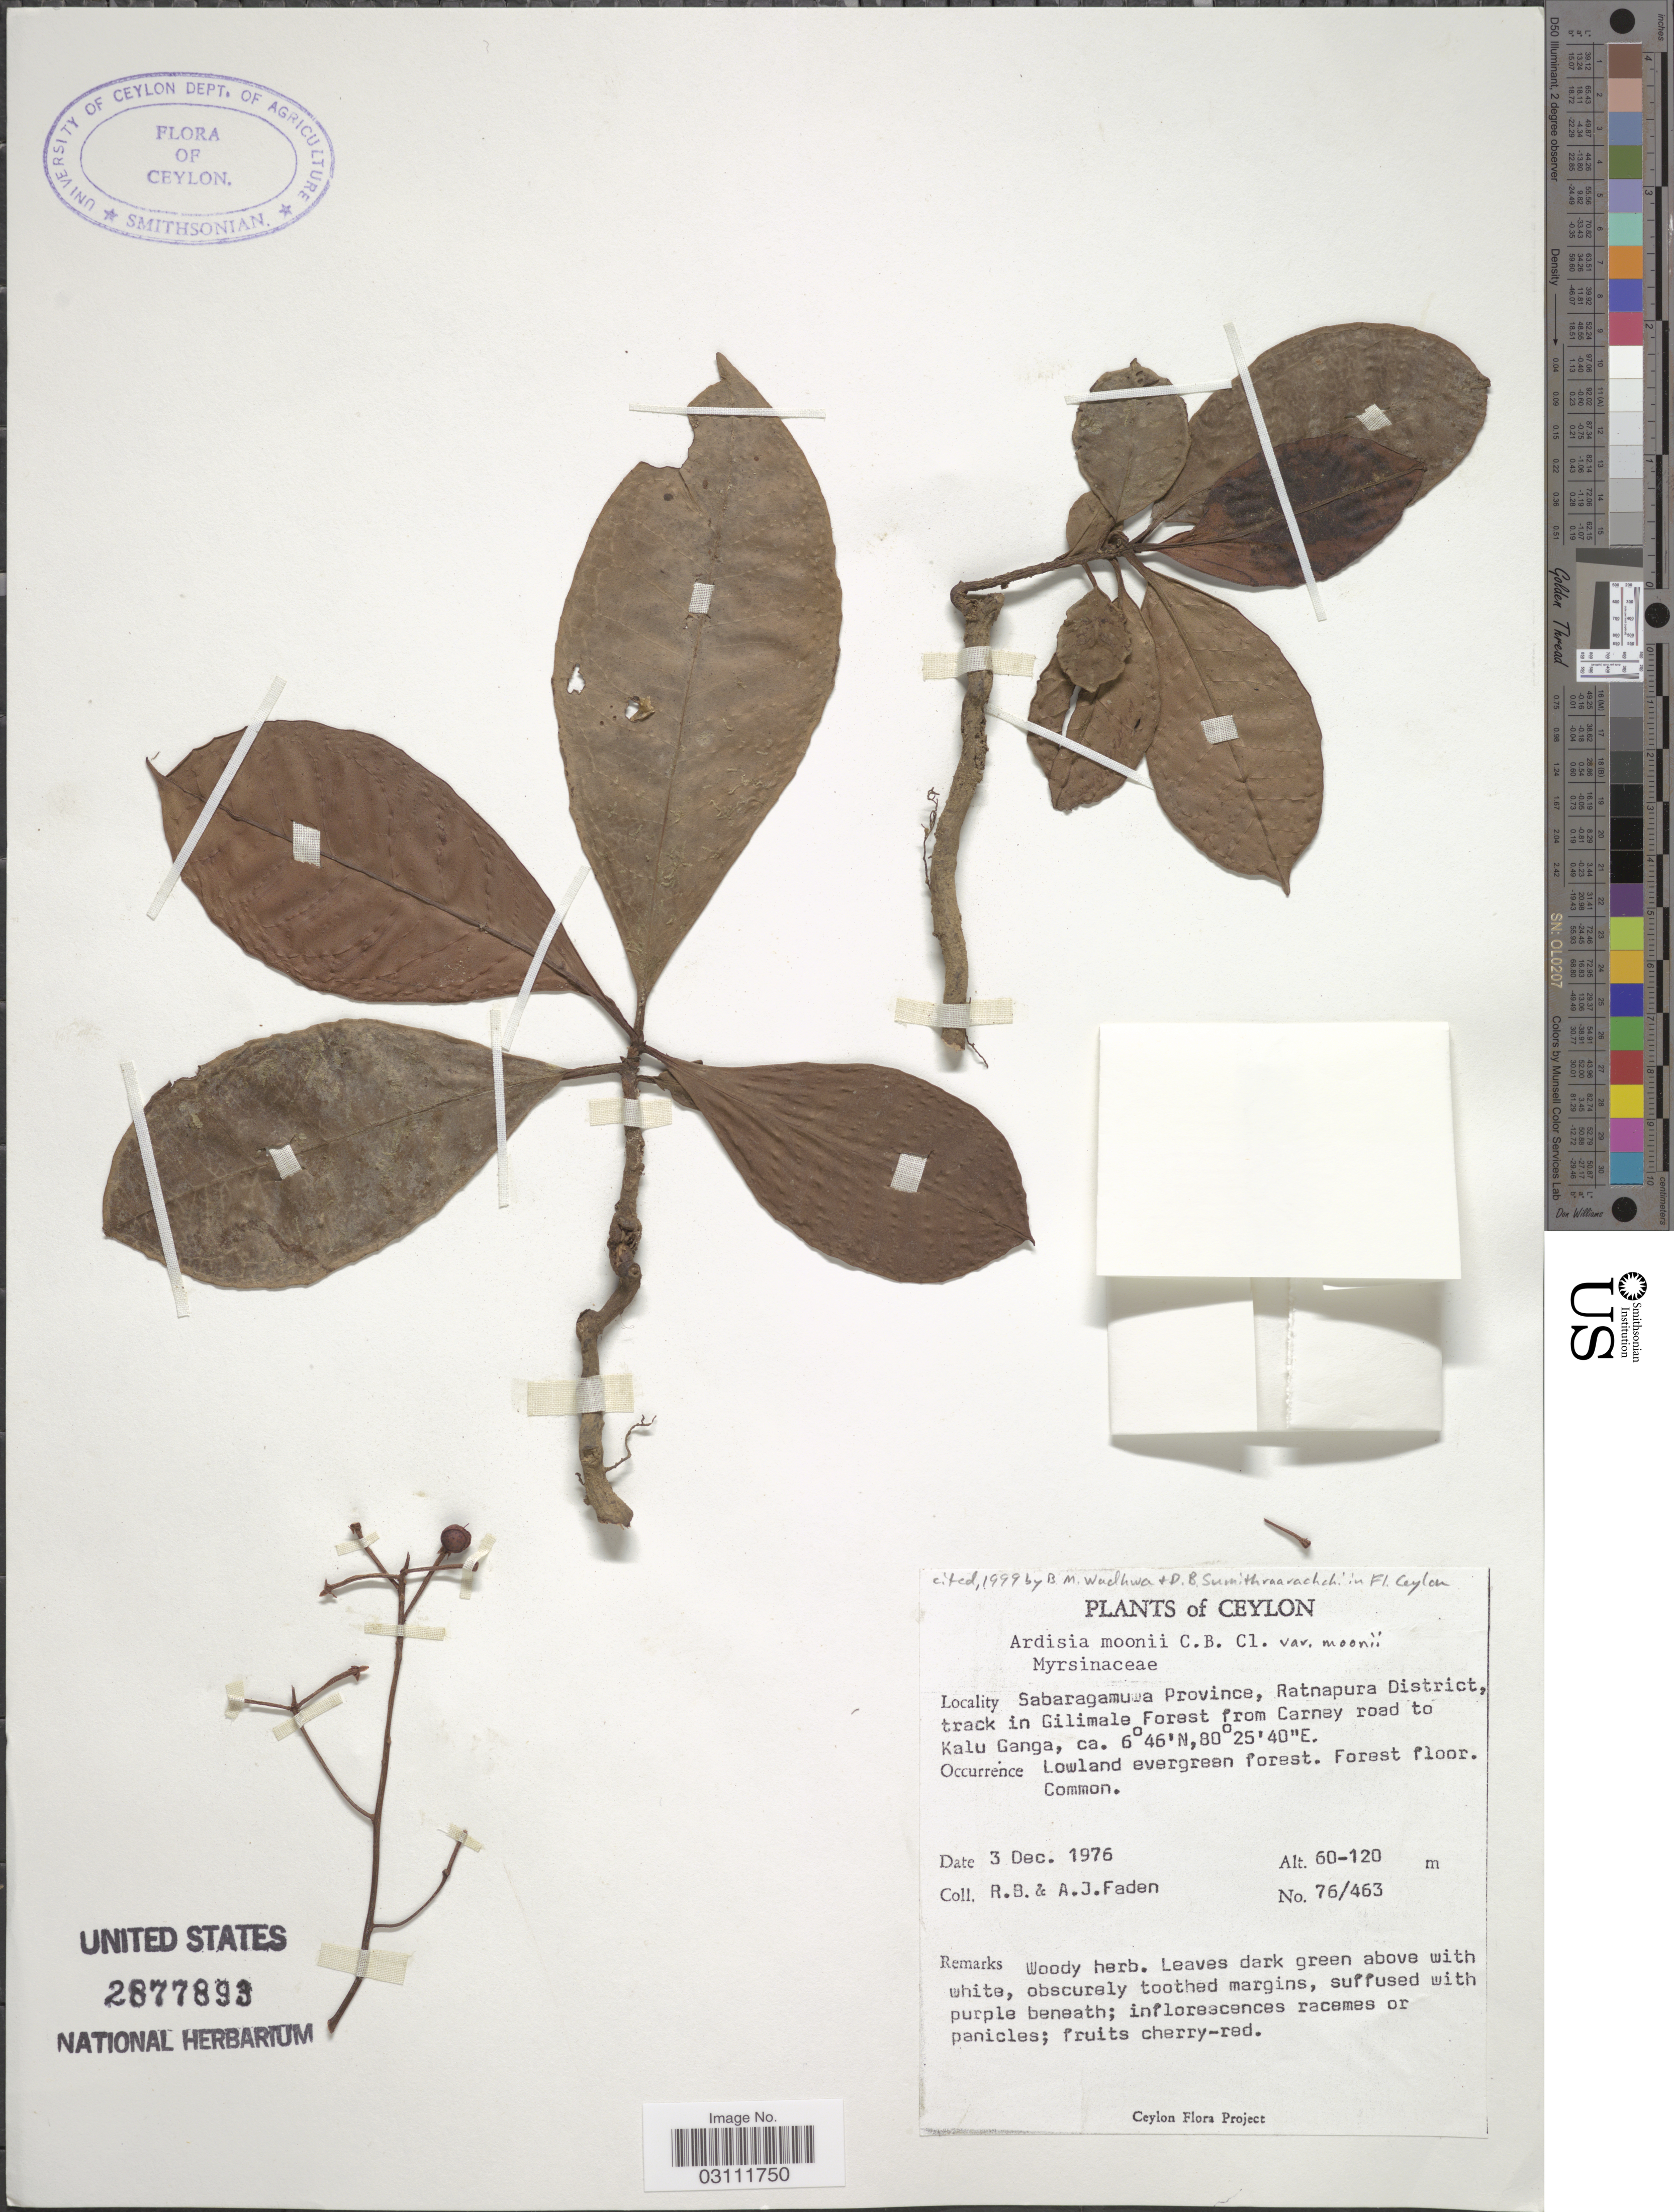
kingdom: Plantae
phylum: Tracheophyta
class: Magnoliopsida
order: Ericales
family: Primulaceae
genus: Ardisia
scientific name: Ardisia moonii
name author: C.B. Clarke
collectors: R. B. Faden & A. J. Faden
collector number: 76/463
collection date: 1976-12-03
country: Sri Lanka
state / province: Sabaragamuwa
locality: Ceylon, Sabaragamuwa Province, Ratnapura District, track in Gilimale Forest from Carney road to Kalu Ganga.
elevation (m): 60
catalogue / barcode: US 2877893